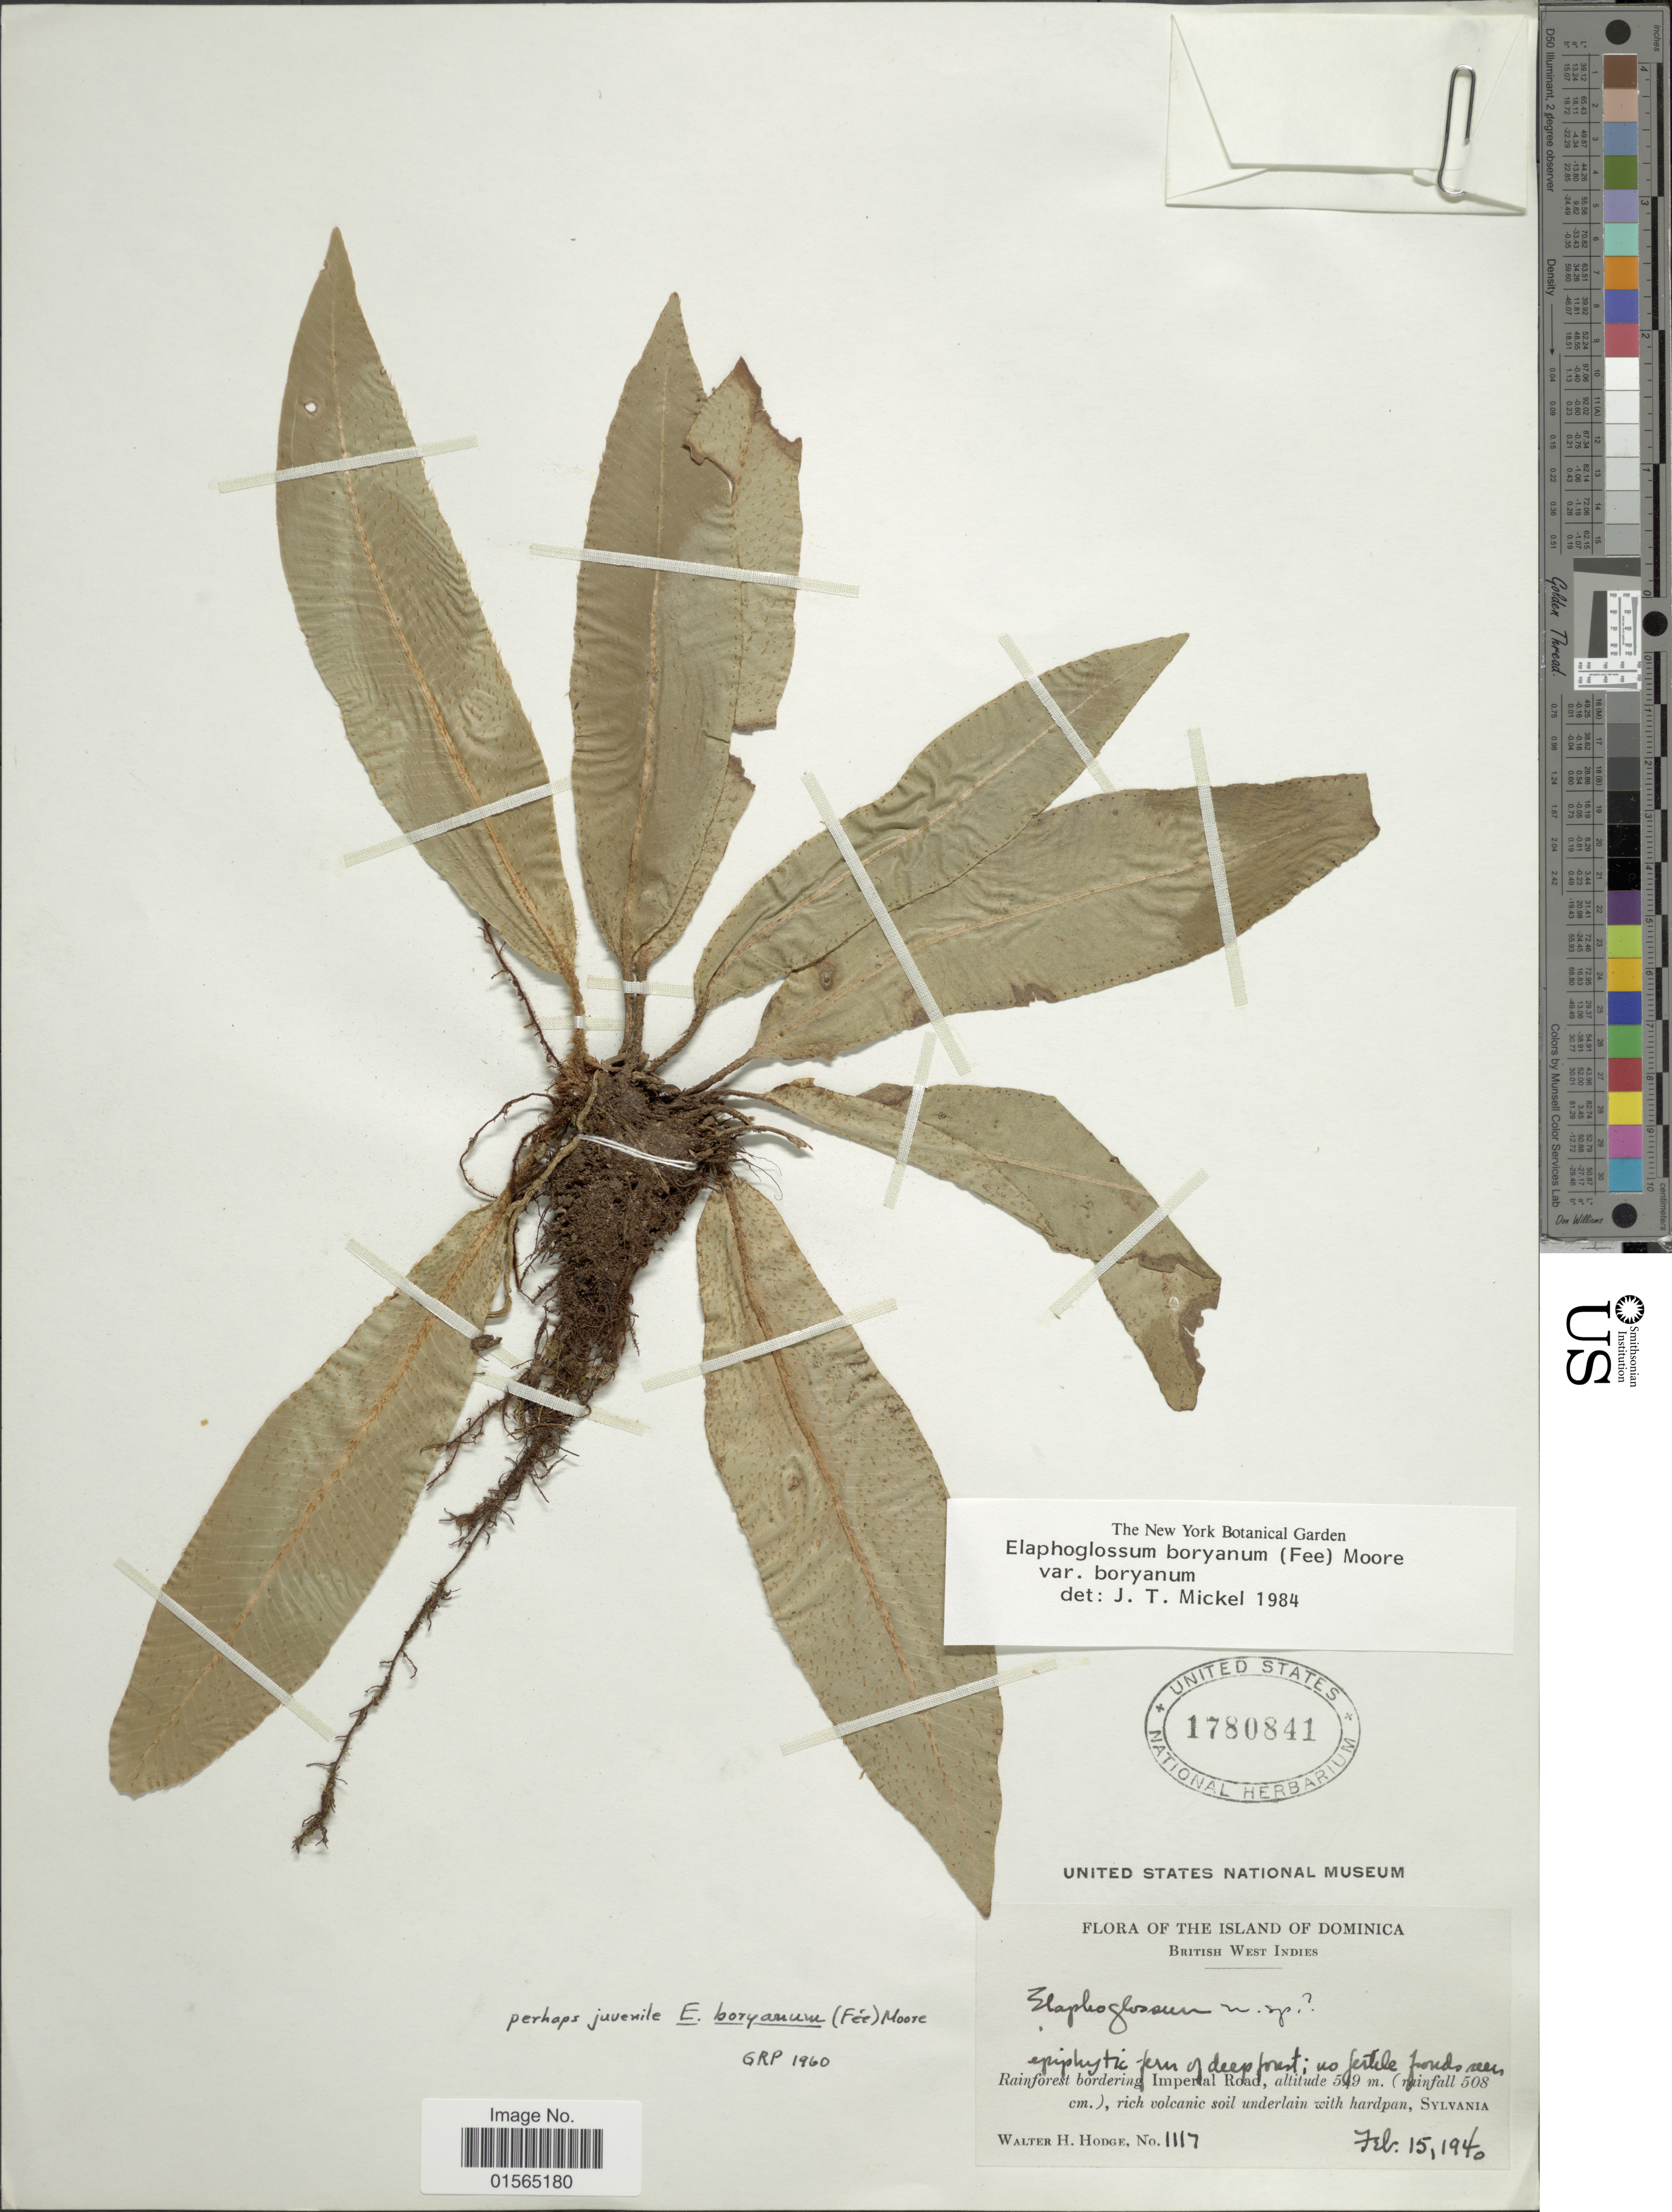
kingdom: Plantae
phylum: Tracheophyta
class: Polypodiopsida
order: Polypodiales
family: Dryopteridaceae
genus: Elaphoglossum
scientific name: Elaphoglossum boryanum var. boryanum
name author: (Fée) T. Moore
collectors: W. Hodge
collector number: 1117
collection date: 1940-02-15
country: Dominica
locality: Rainforest bordering Imperial Road, Sylvania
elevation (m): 549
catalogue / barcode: US 1780841